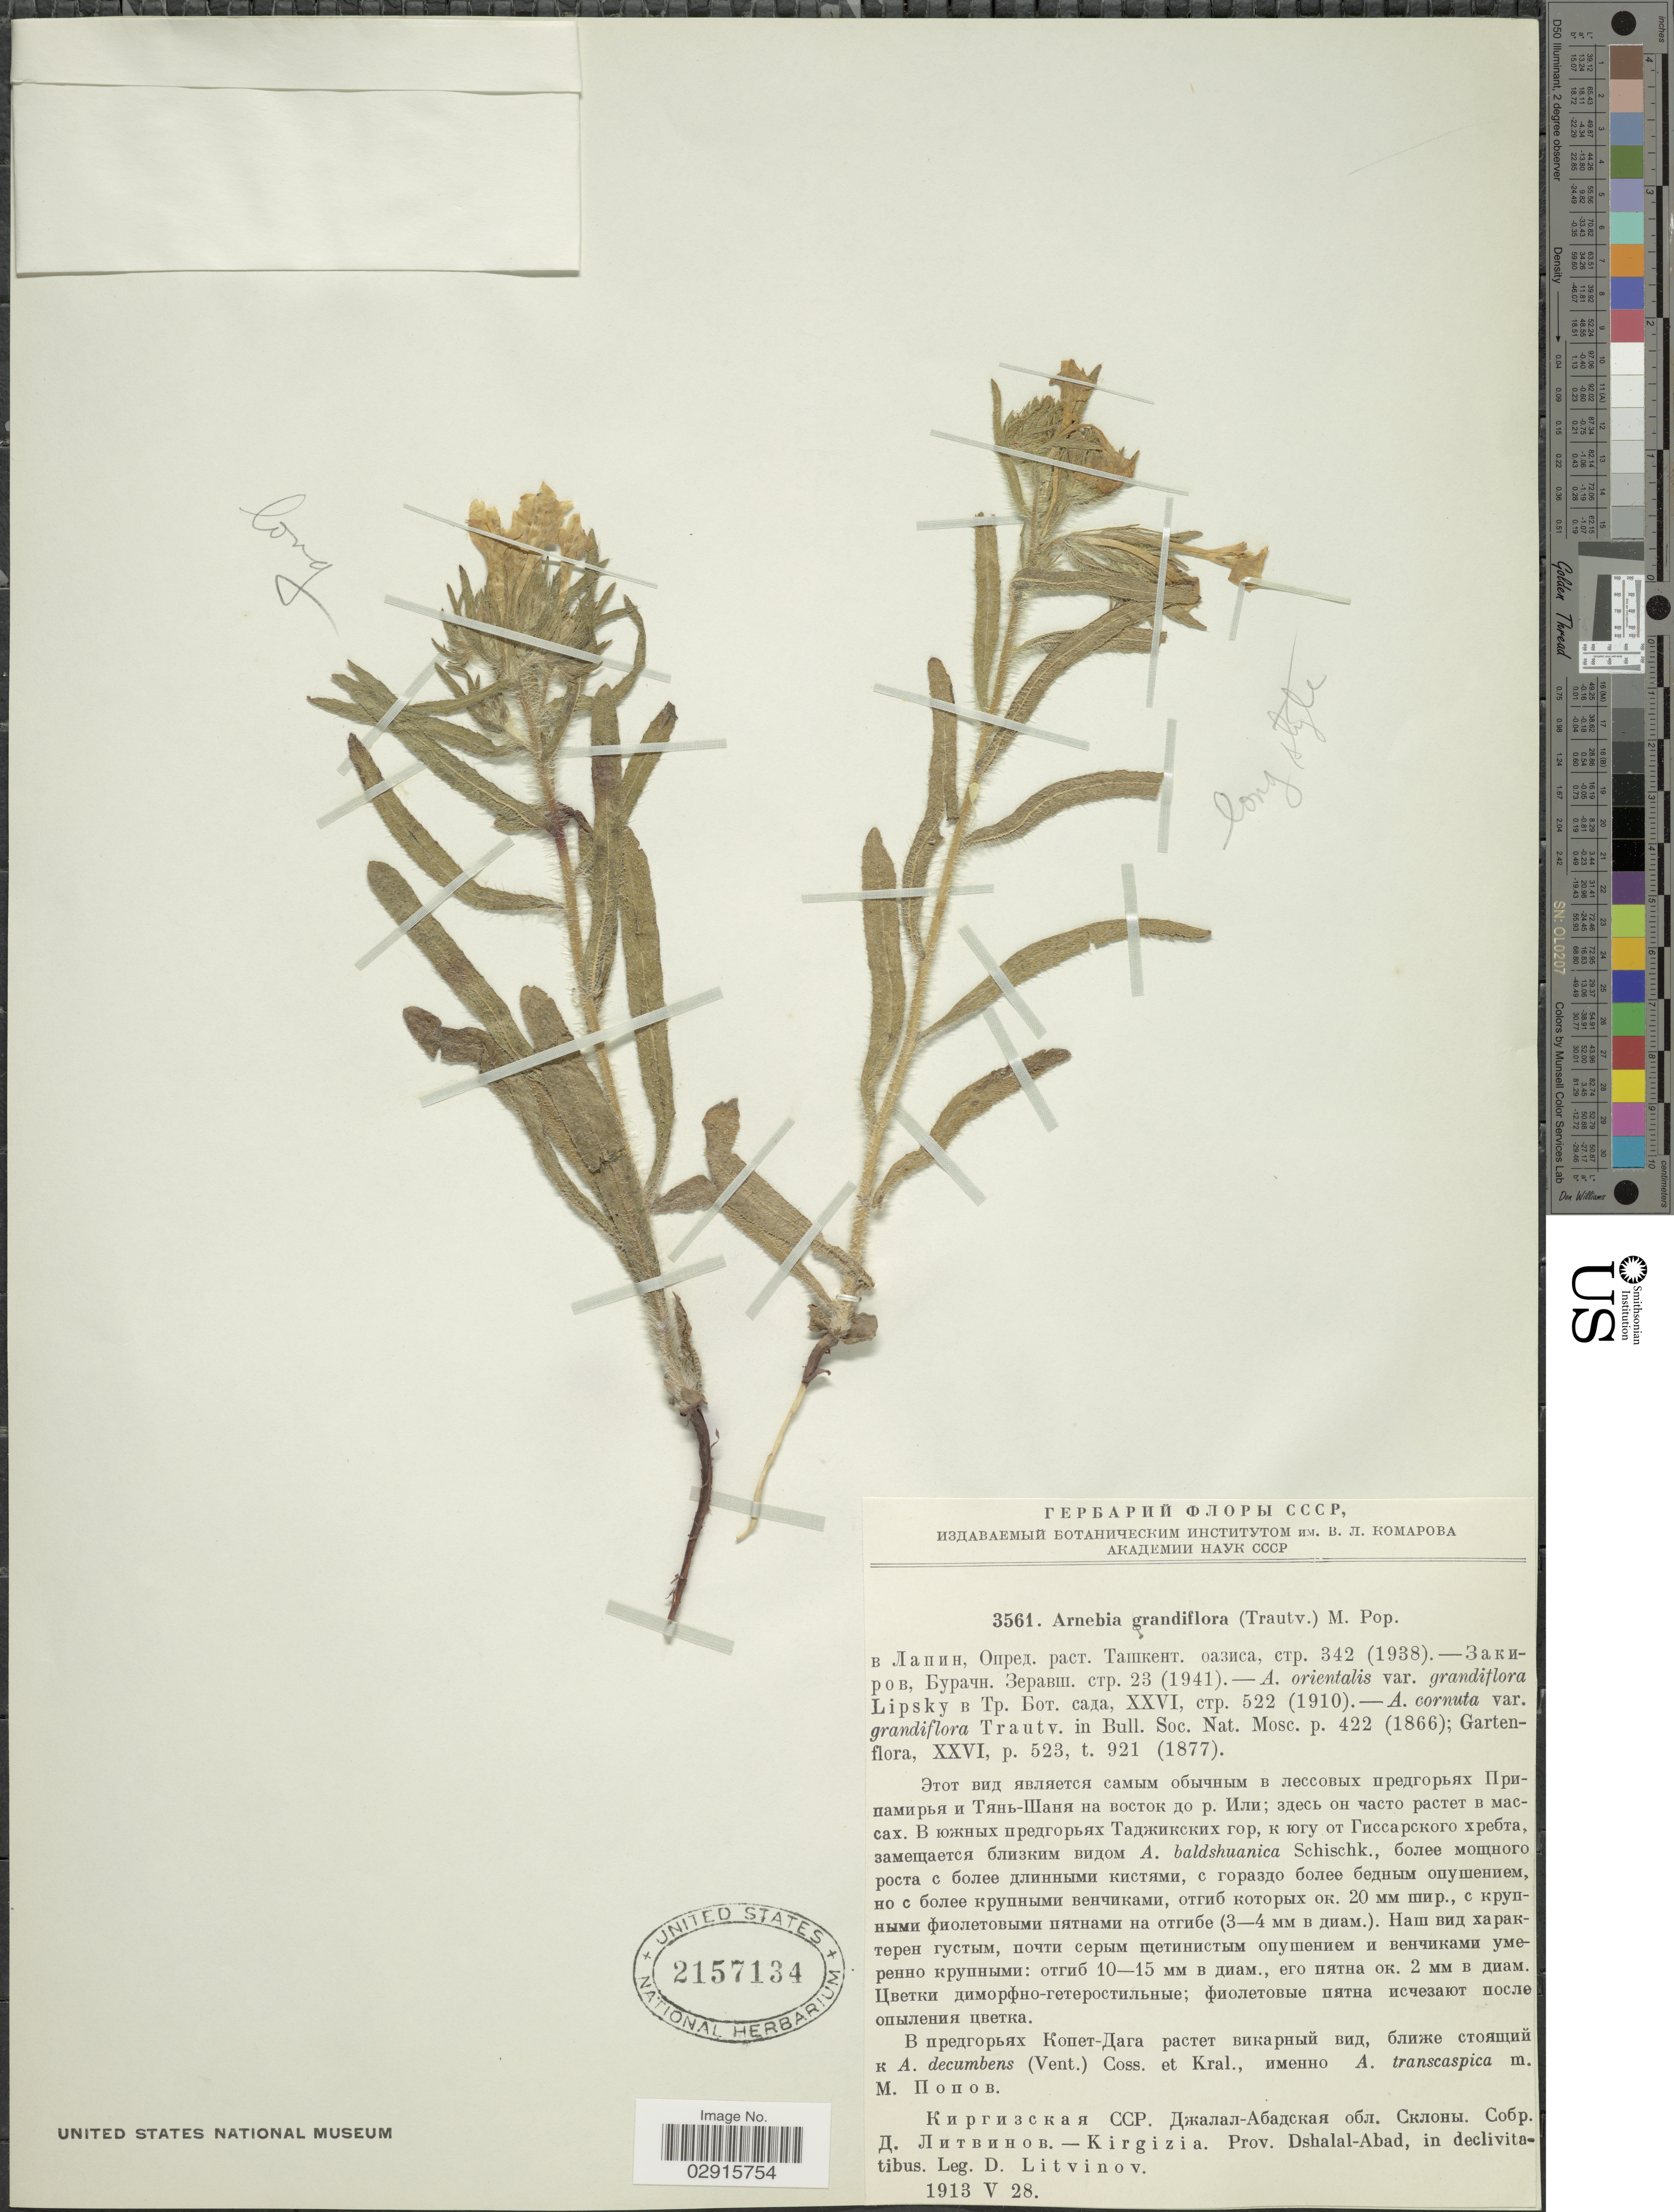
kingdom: Plantae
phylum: Tracheophyta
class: Magnoliopsida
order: Boraginales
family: Boraginaceae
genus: Arnebia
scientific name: Arnebia grandiflora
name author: (Trautv.) Popov ex Lapin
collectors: D. Litvinov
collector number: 3561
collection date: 1913-05-28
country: Kyrgyzstan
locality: Kirgizia. Prov. Dshalal-Abad, in declivitatibus.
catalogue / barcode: US 2157134